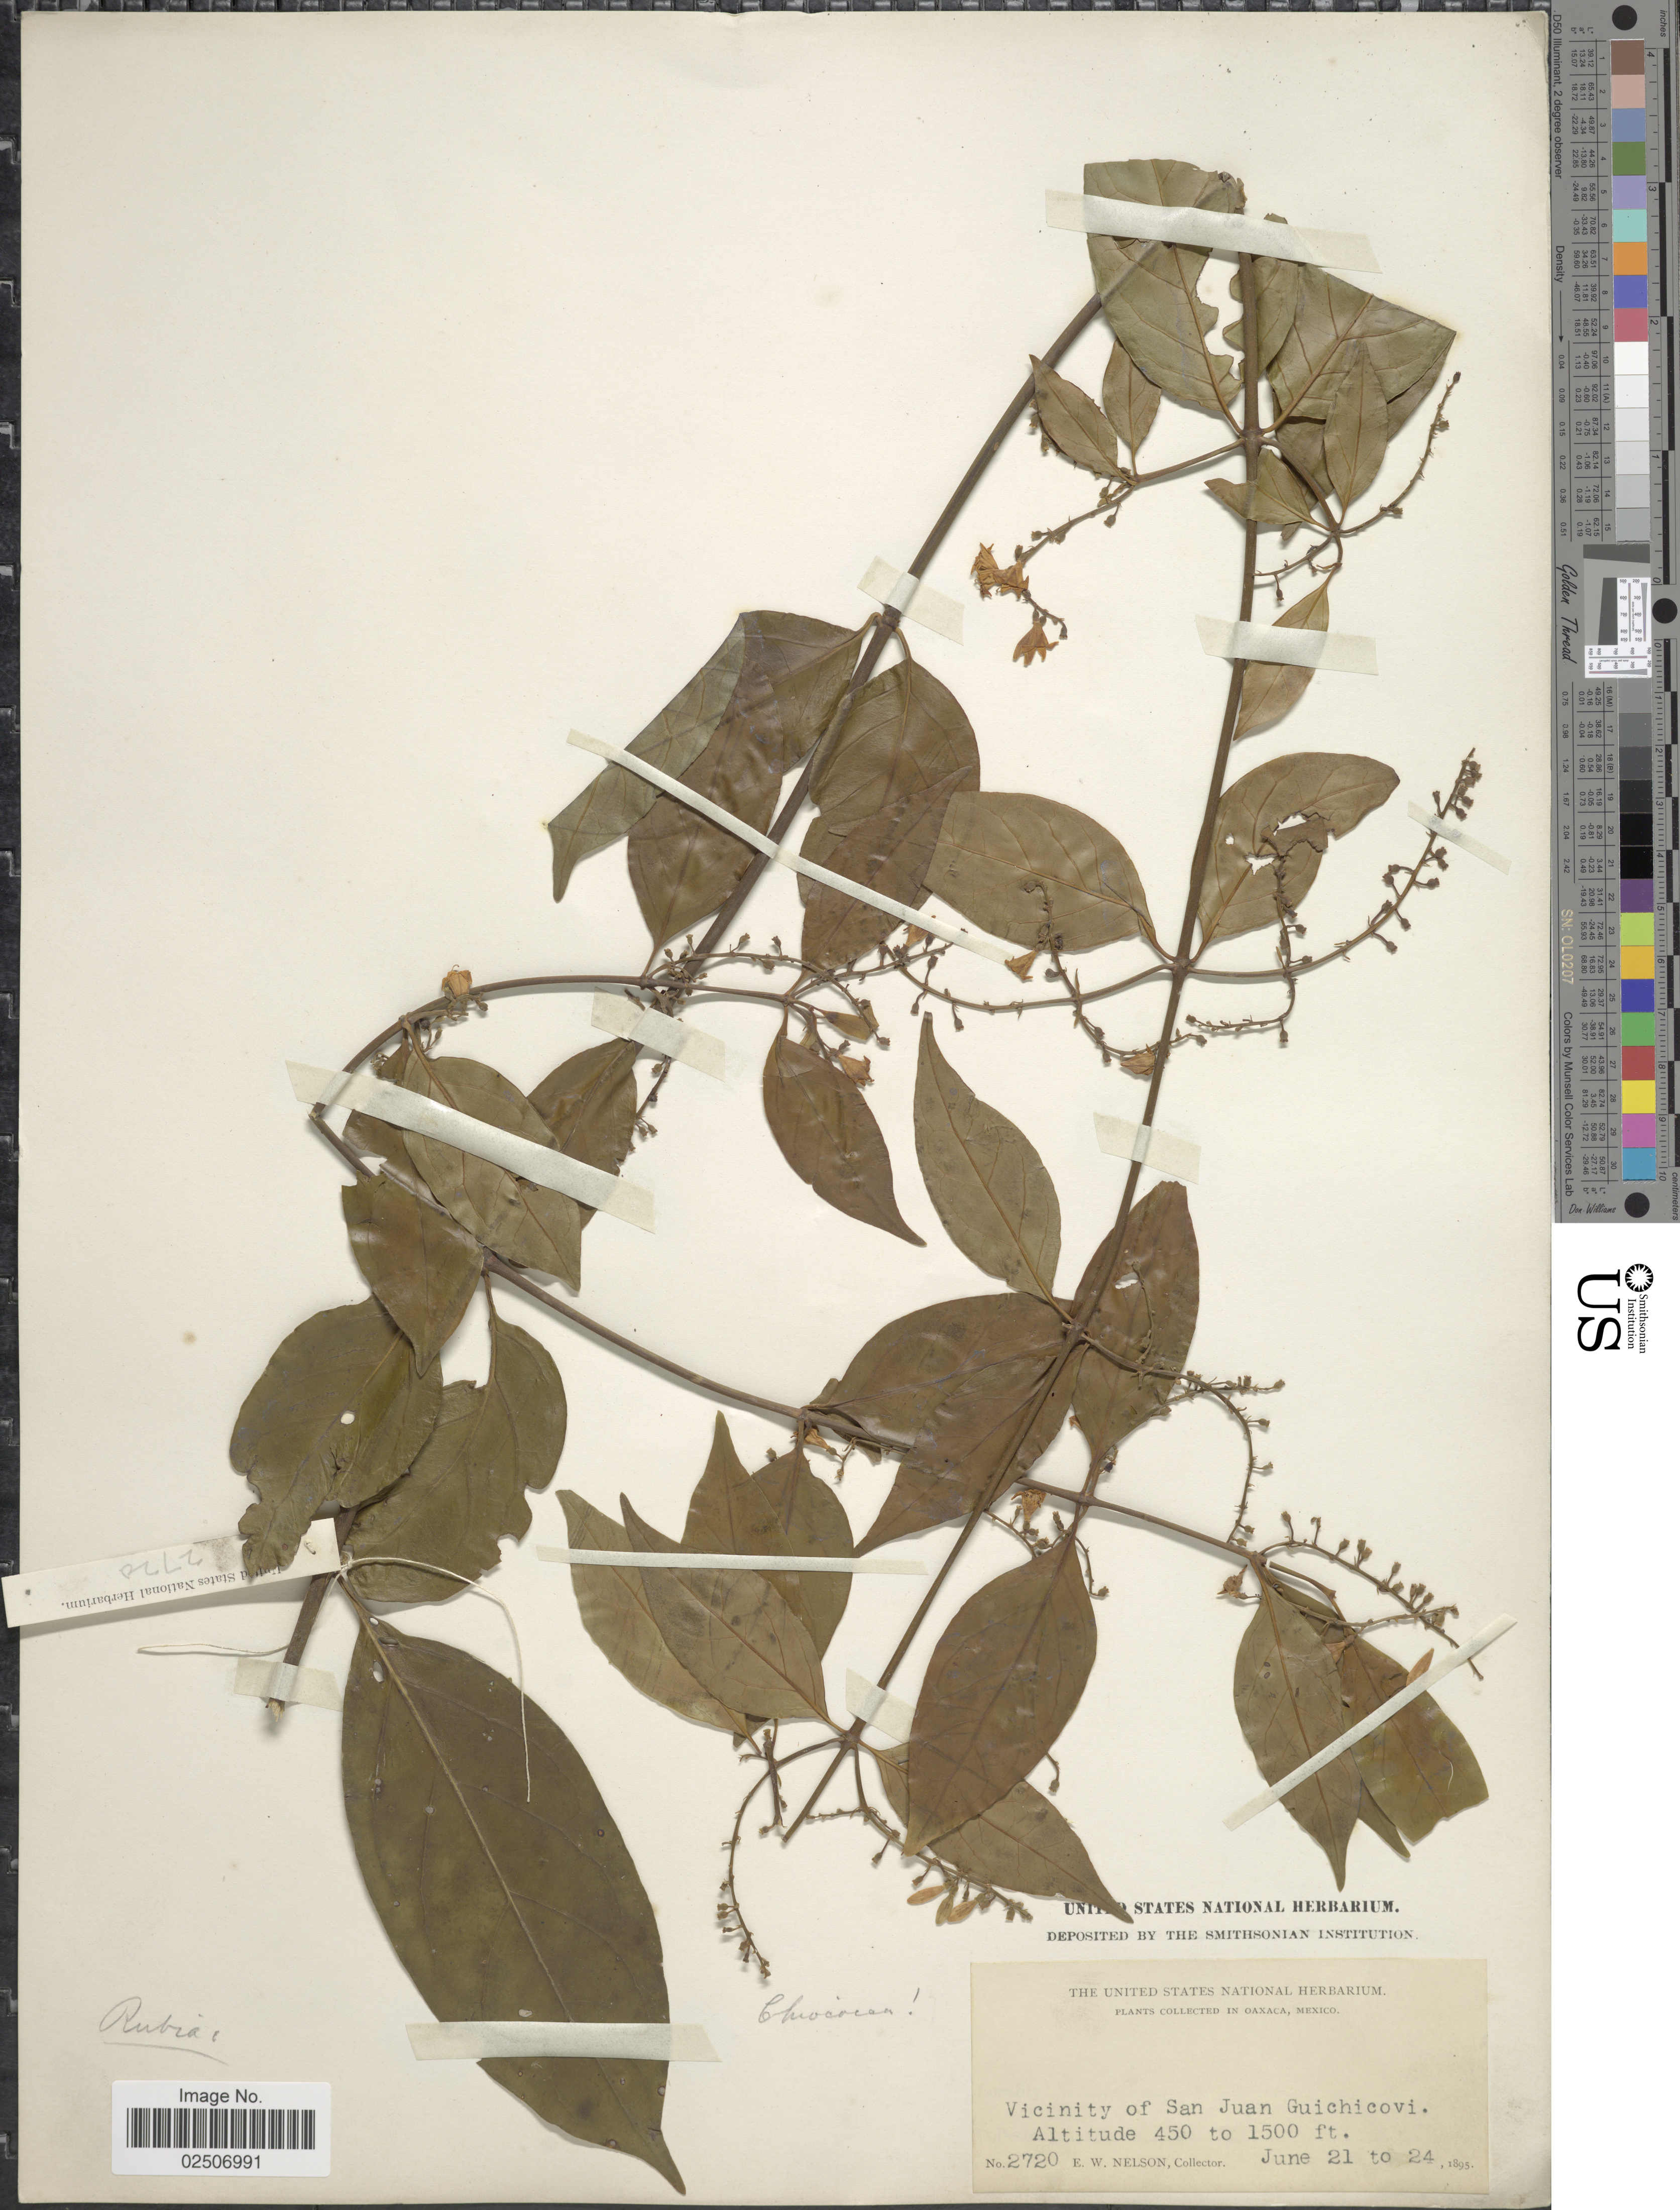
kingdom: Plantae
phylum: Tracheophyta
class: Magnoliopsida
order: Gentianales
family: Rubiaceae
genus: Chiococca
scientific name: Chiococca alba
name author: (L.) Hitchc.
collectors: E. W. Nelson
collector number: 2720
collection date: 1895-06-21/1895-06-24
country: Mexico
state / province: Oaxaca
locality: Vicinity of San Juan Guichicovi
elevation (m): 137